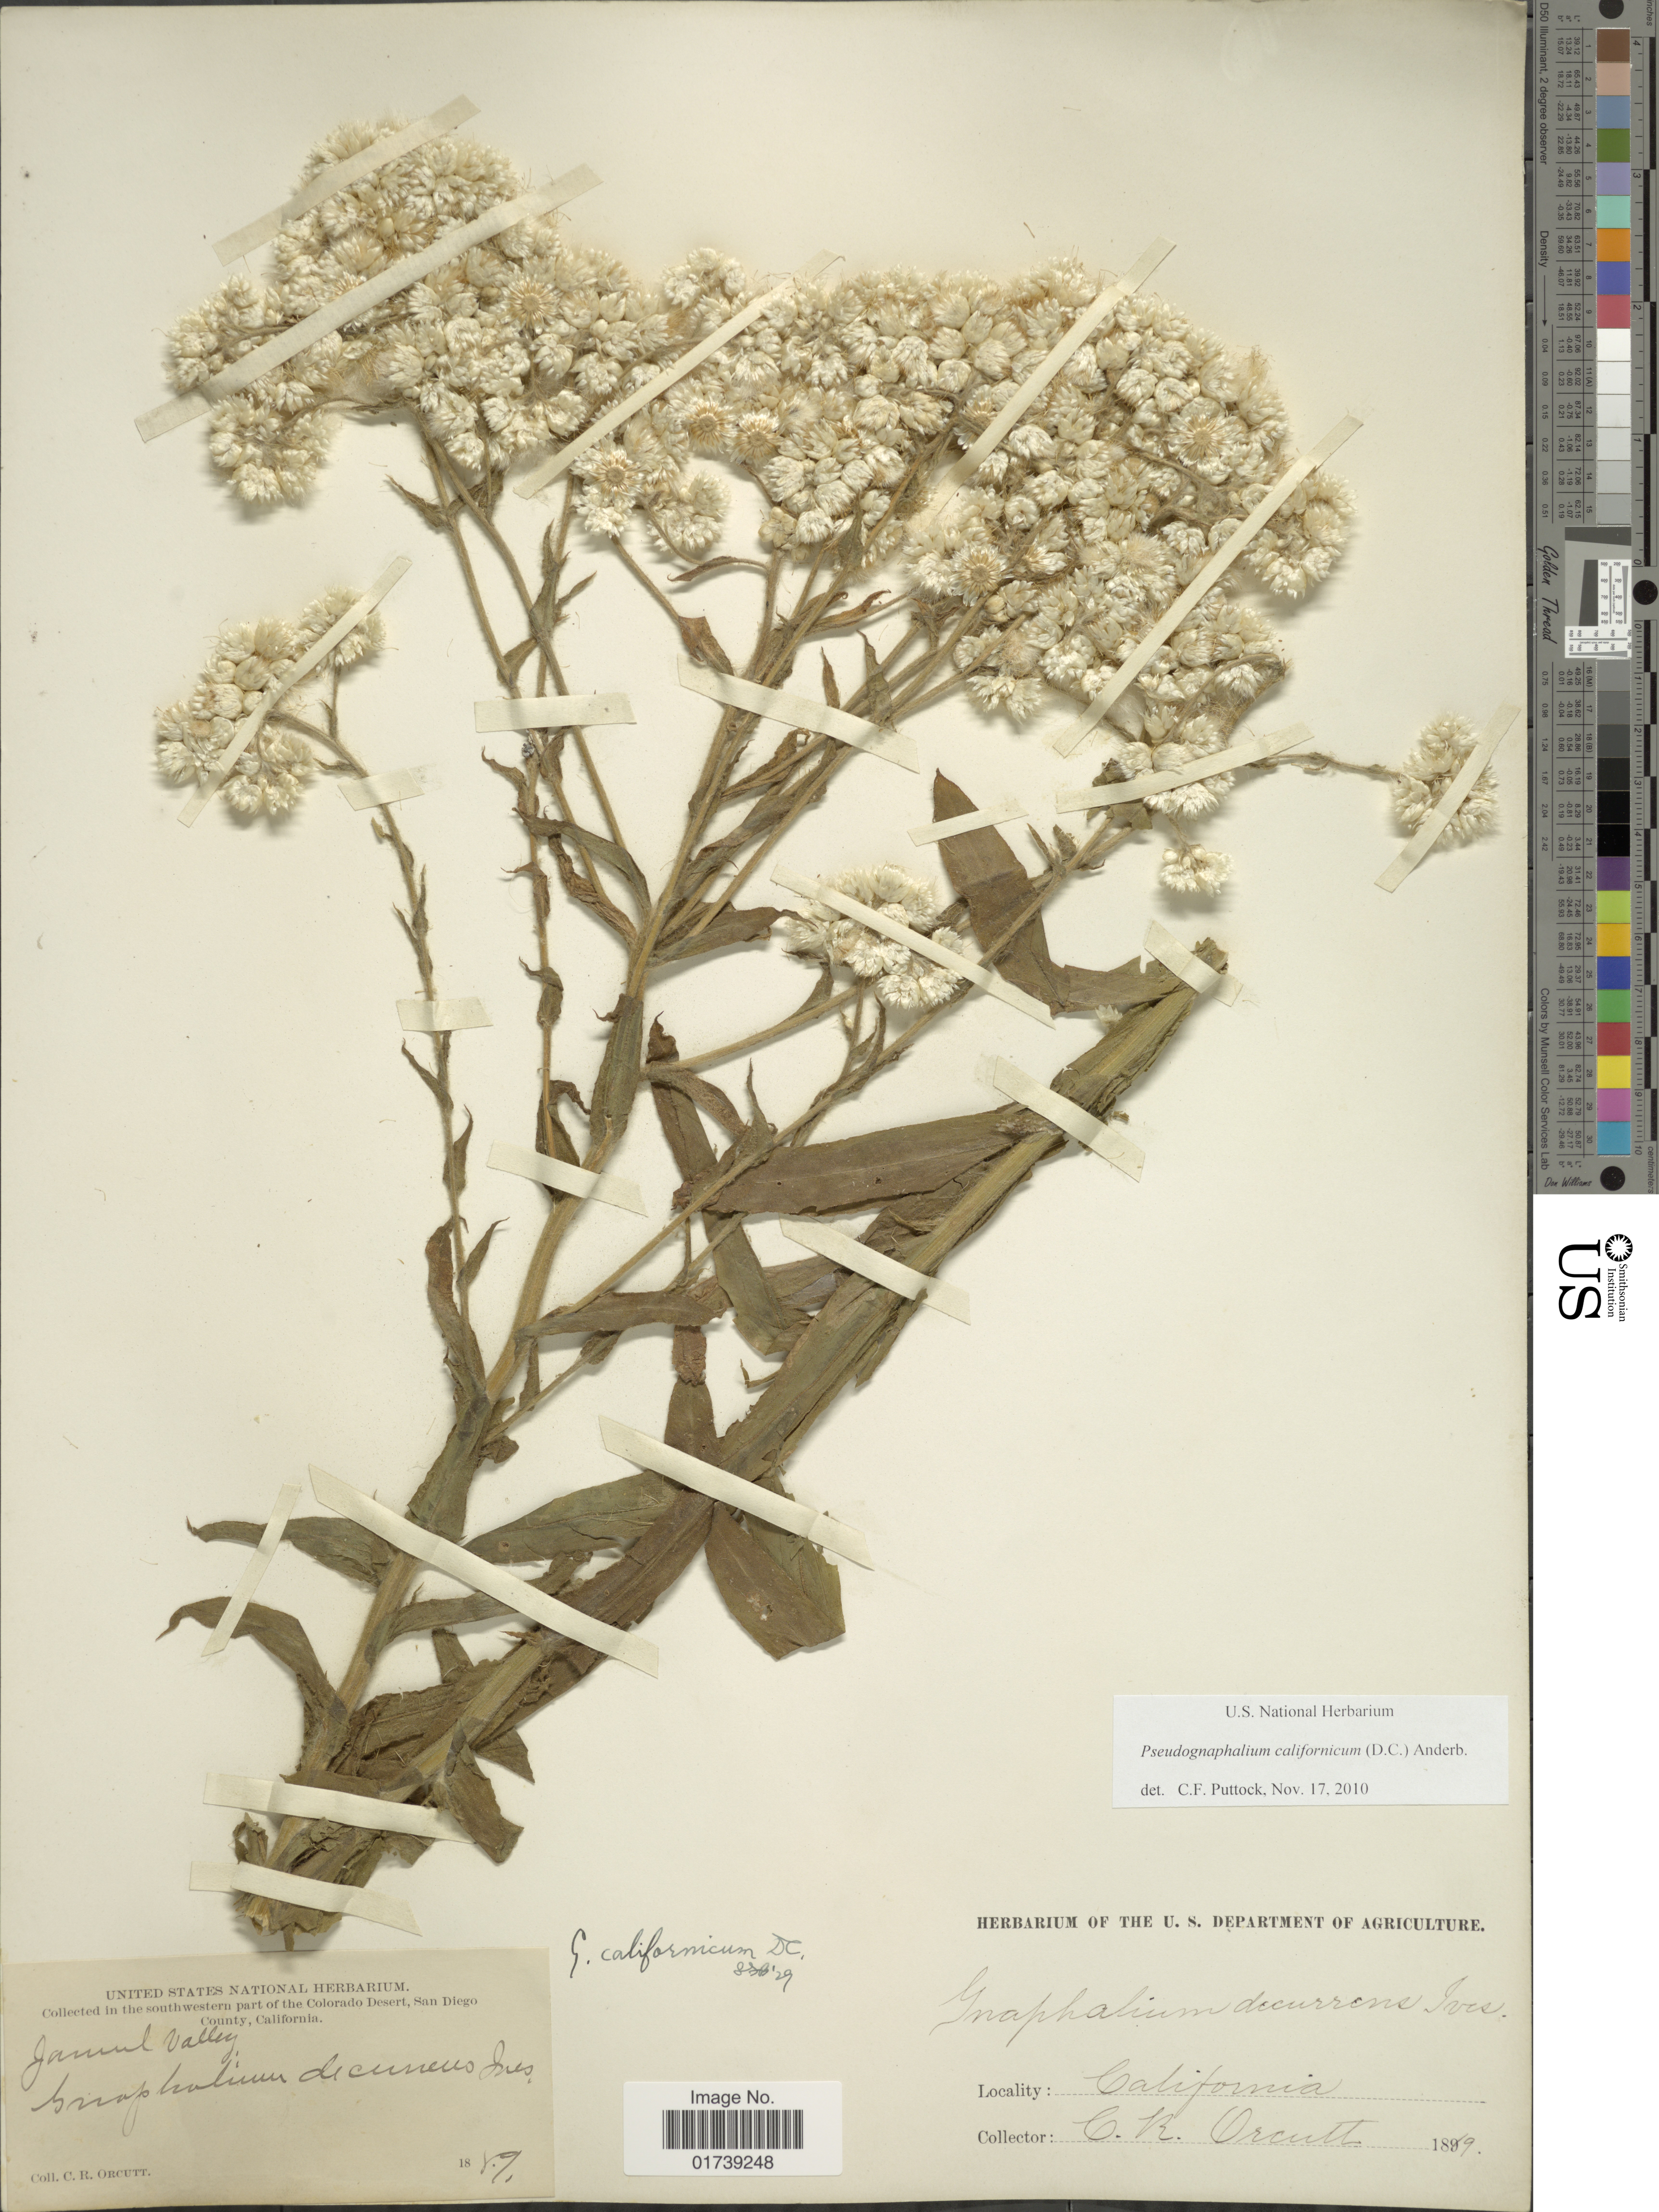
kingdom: Plantae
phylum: Tracheophyta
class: Magnoliopsida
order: Asterales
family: Asteraceae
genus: Pseudognaphalium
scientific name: Pseudognaphalium californicum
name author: (DC.) Anderb.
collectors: C. R. Orcutt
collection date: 1889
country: United States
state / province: California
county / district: San Diego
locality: In the Southwestern part of the Colorado Desert, San Diego County